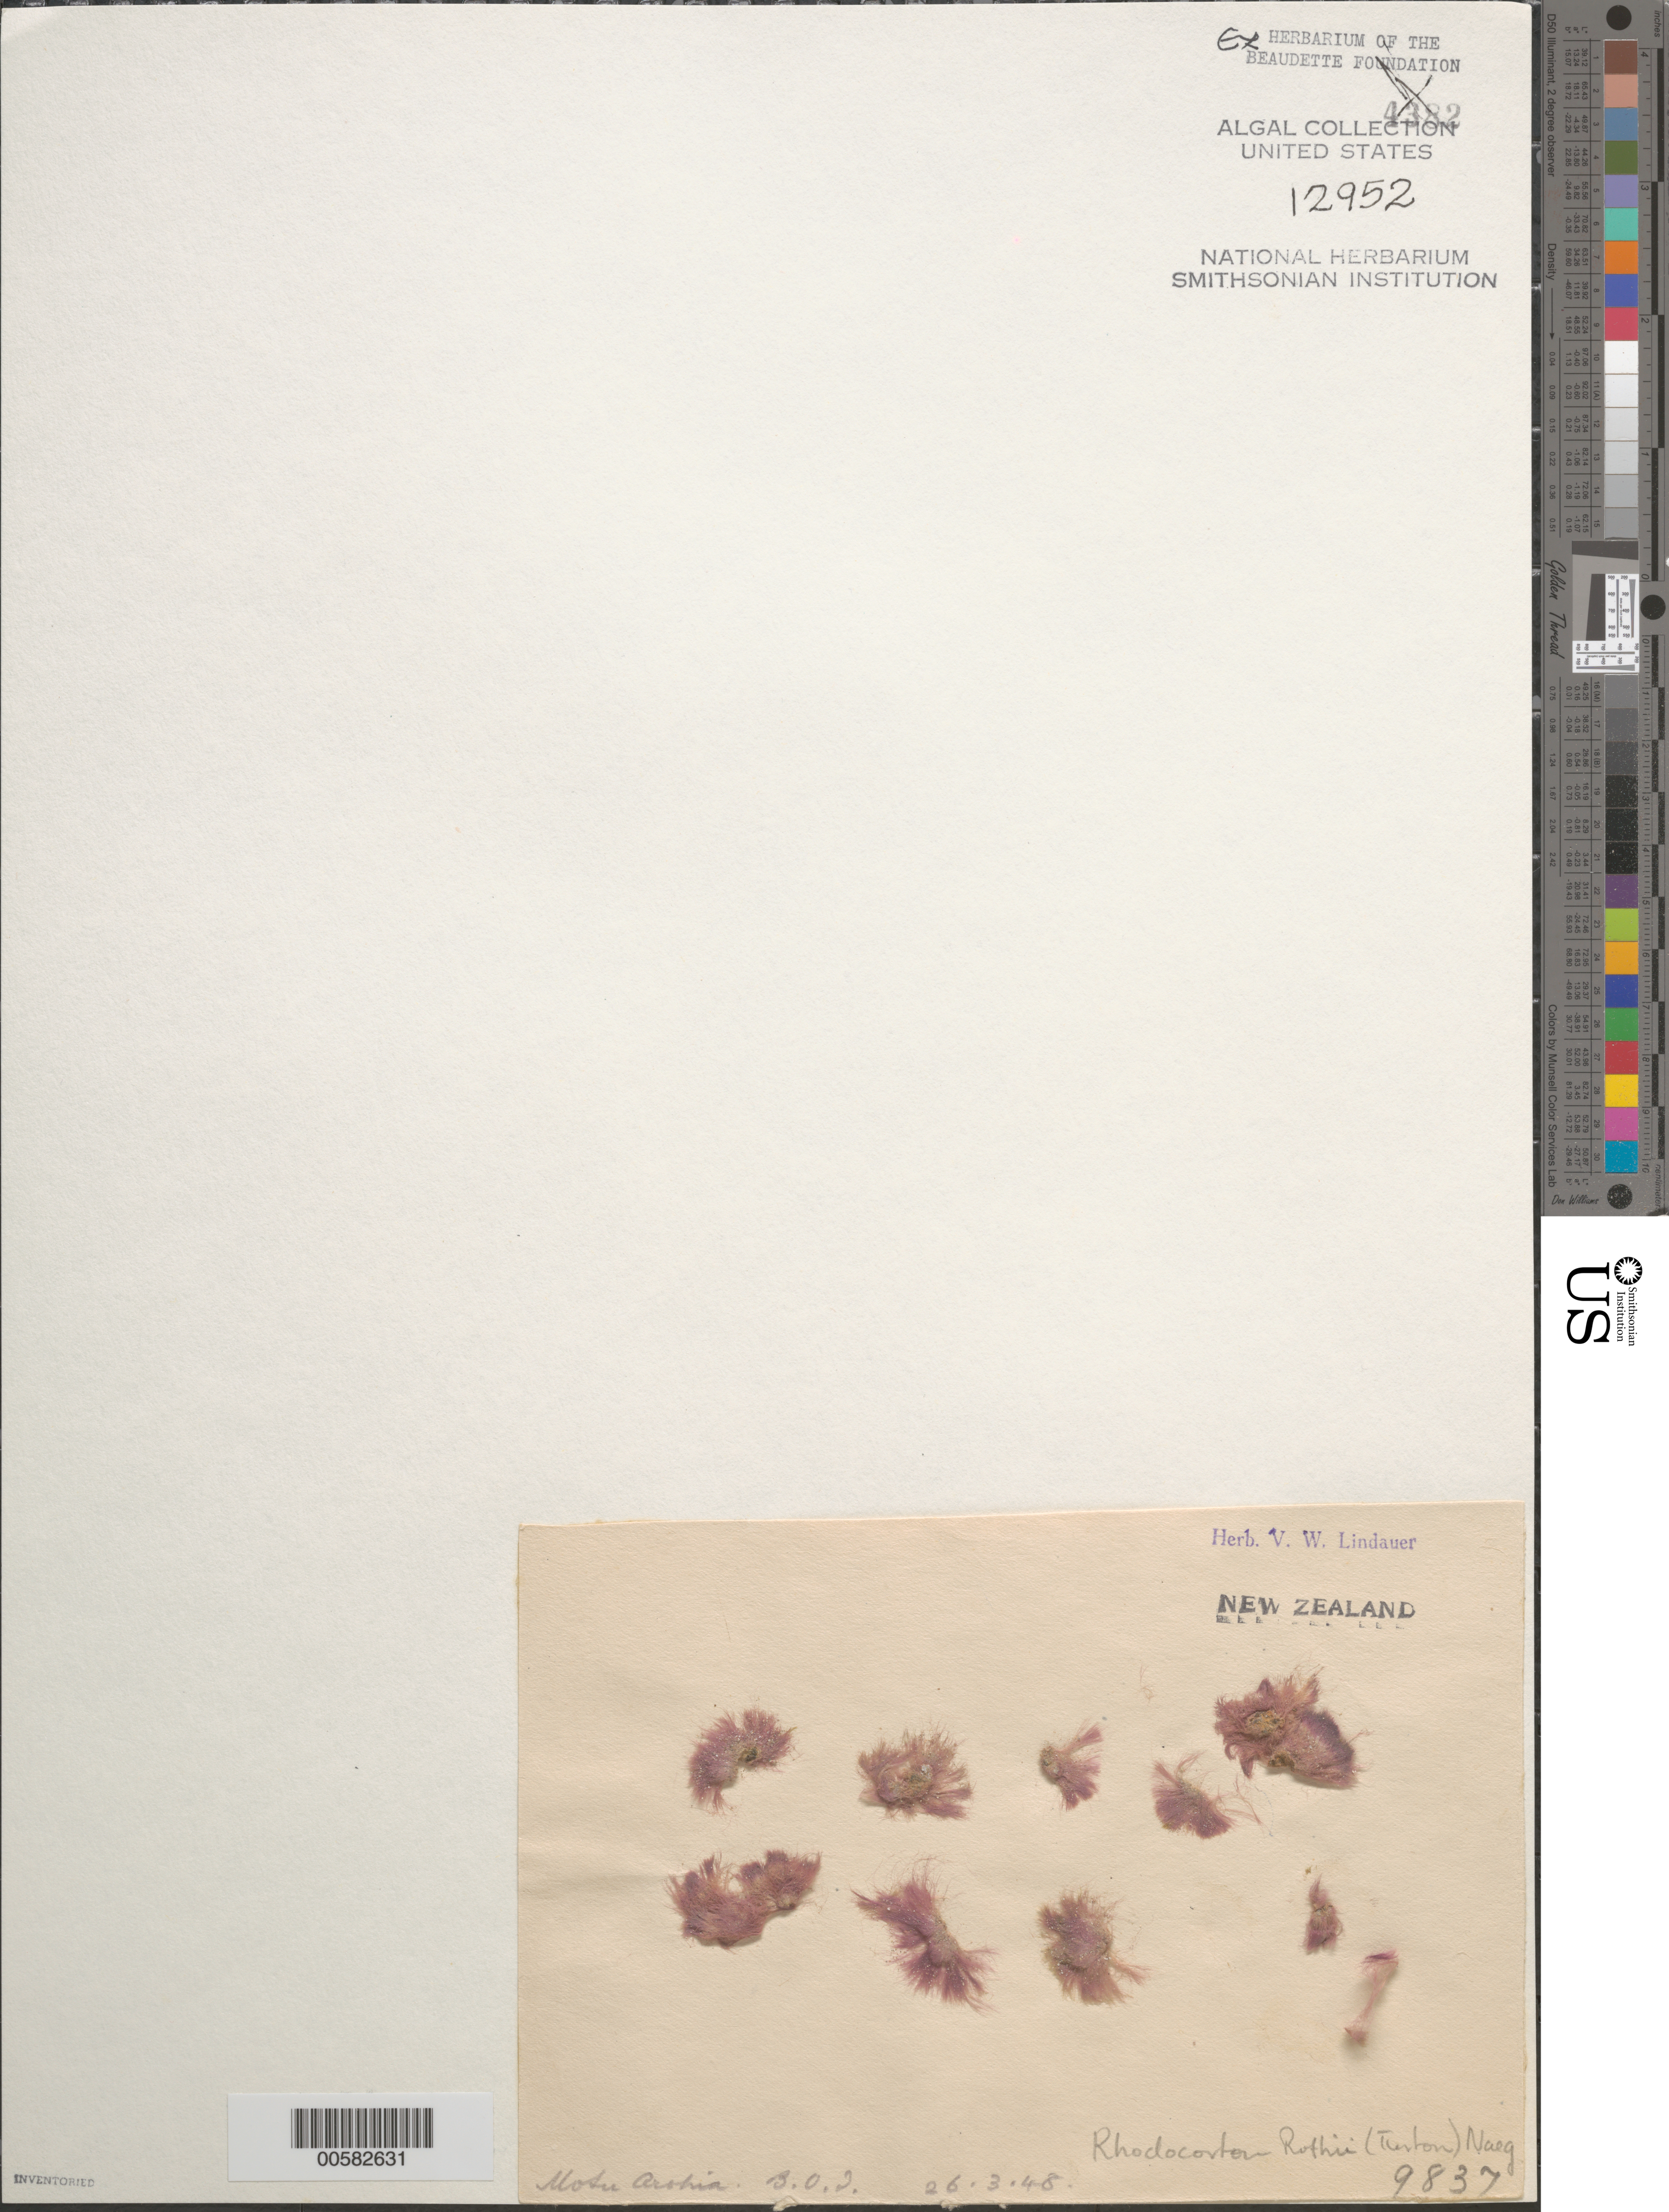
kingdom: Plantae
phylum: Rhodophyta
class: Florideophyceae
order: Acrochaetiales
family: Rhodochortonaceae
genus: Rhodochorton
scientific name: Rhodochorton purpureum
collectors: V. Lindauer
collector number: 9837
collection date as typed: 26 Mar 1948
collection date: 1948-03-26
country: New Zealand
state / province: Northland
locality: Motu arohia, bay of islands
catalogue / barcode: US 12952